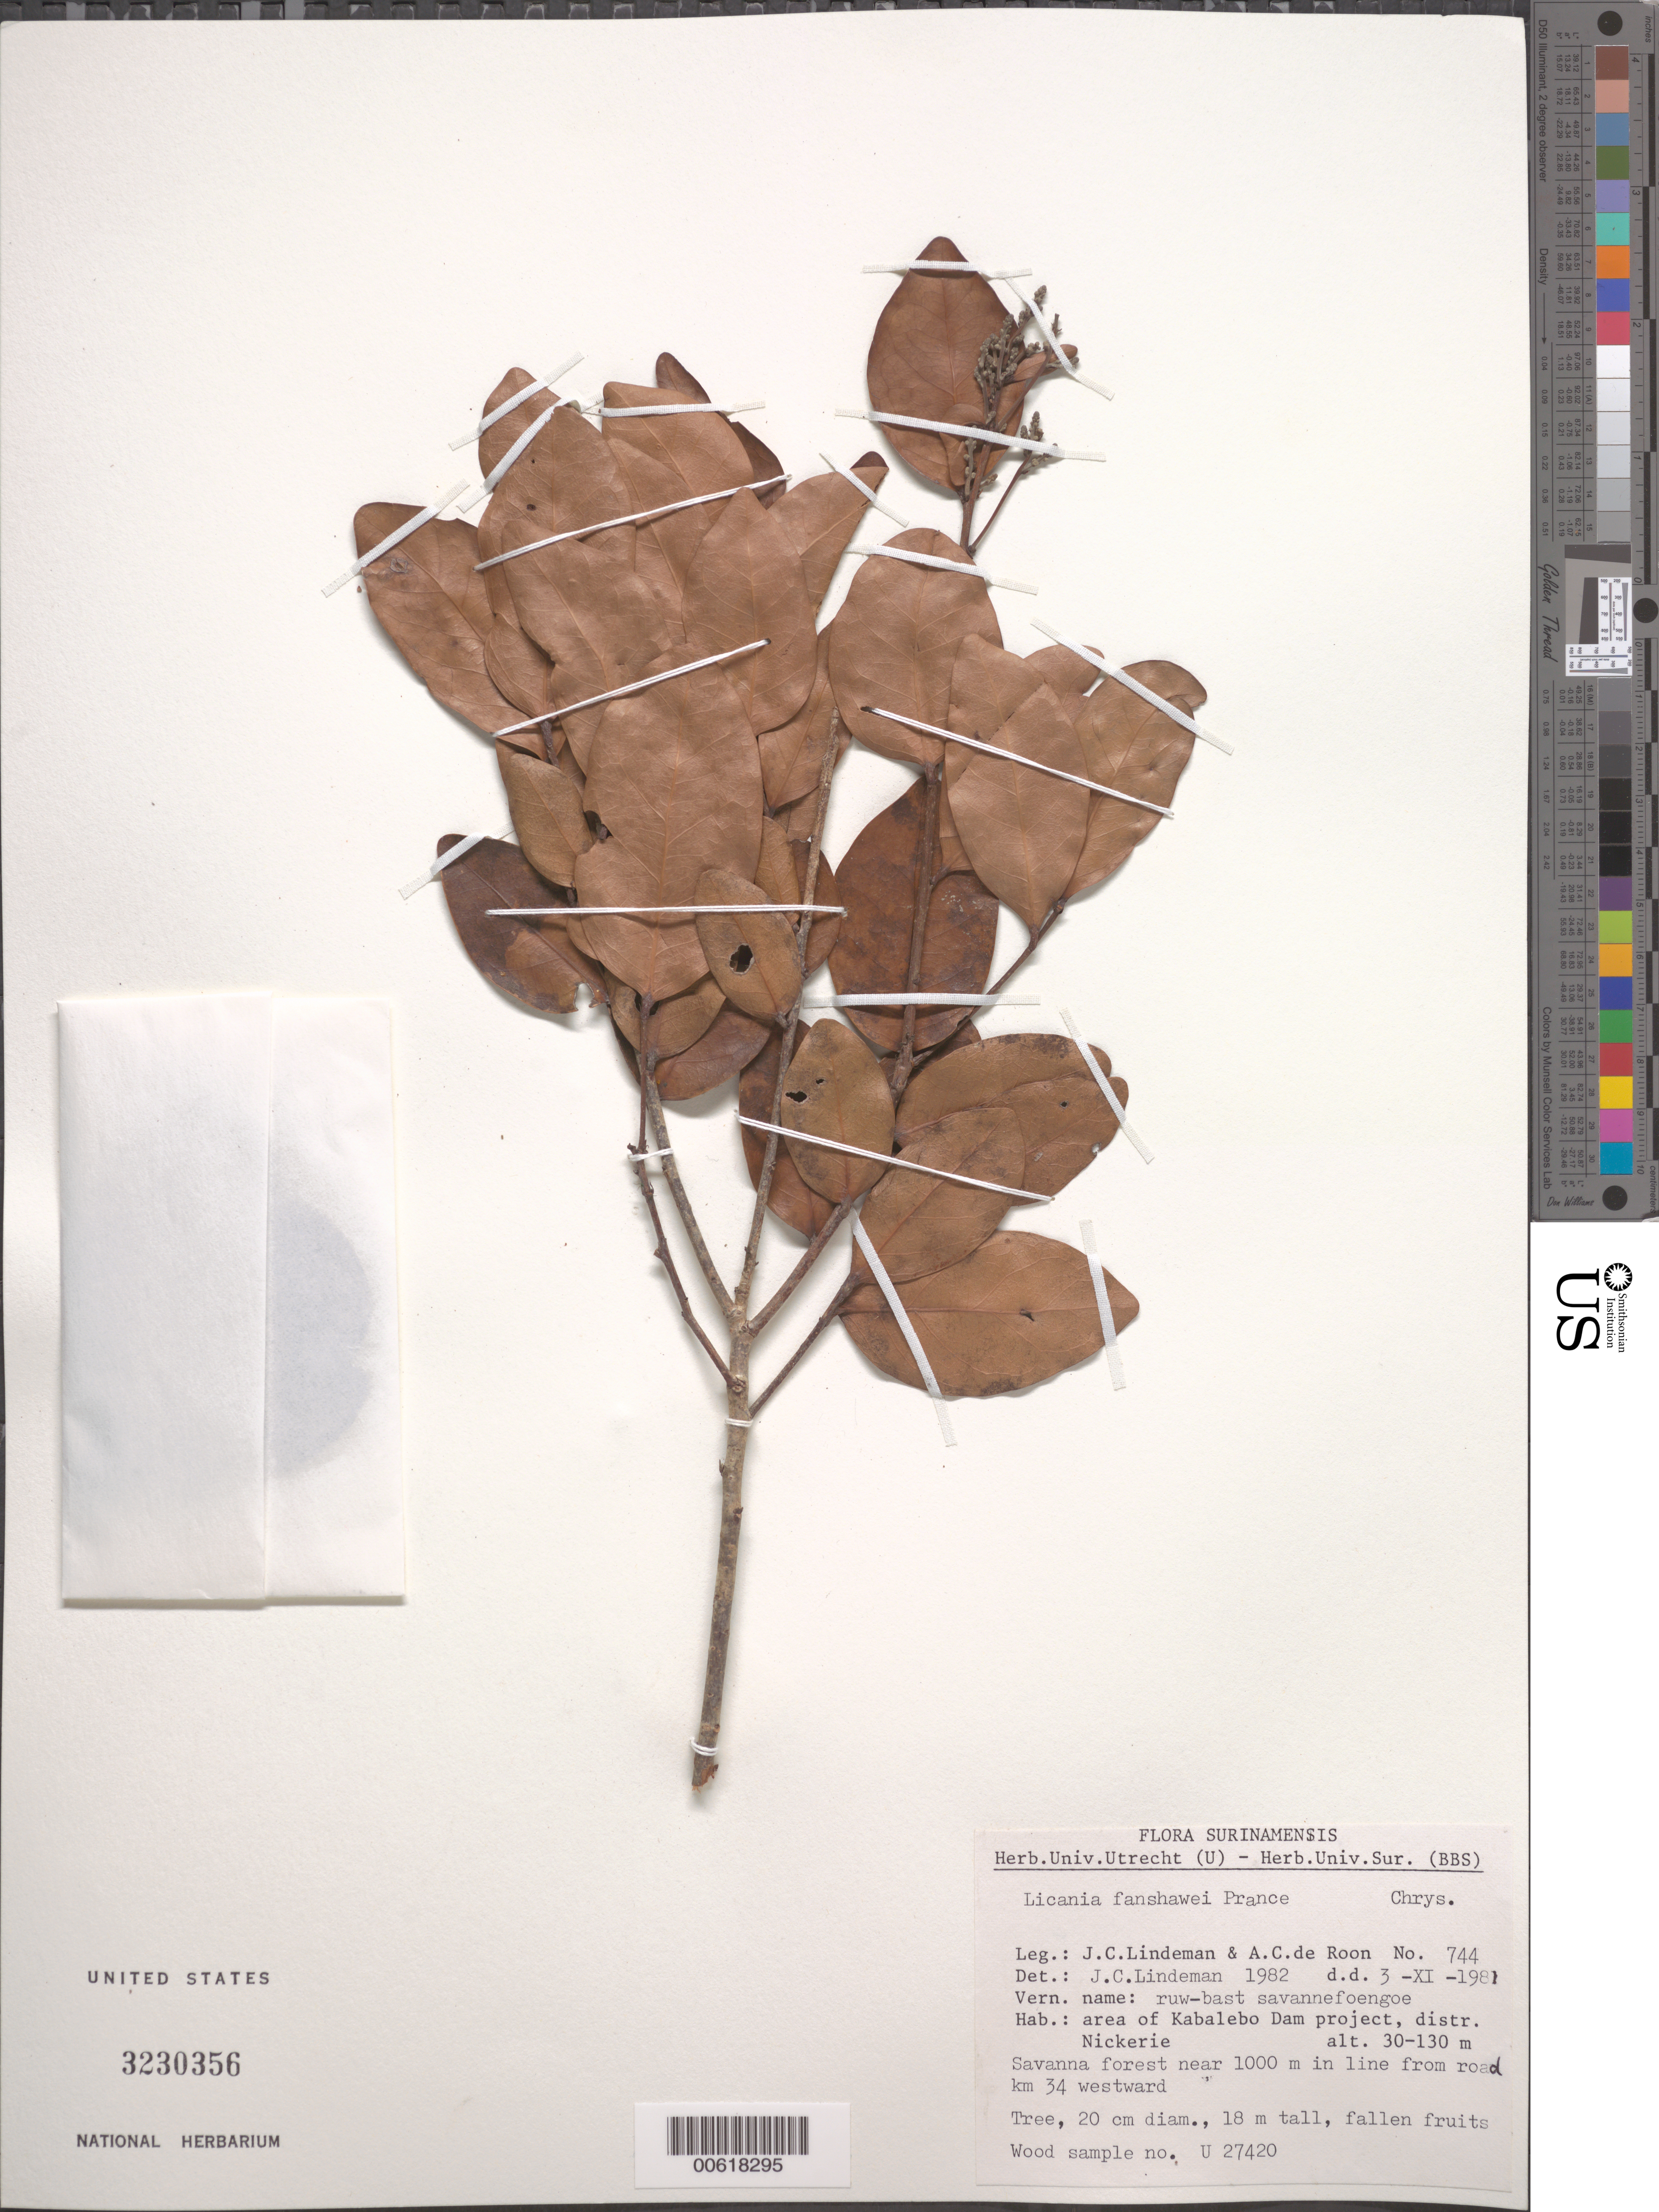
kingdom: Plantae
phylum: Tracheophyta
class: Magnoliopsida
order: Malpighiales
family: Chrysobalanaceae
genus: Licania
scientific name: Licania fanshawei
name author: Prance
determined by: Lindeman, J. C.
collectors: J. C. Lindeman & A. de Roon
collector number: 81 744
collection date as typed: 3-Nov-81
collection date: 1981-11-03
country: Suriname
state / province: Nickerie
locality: Kabalebo Dam project area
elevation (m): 30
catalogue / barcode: US 3230356